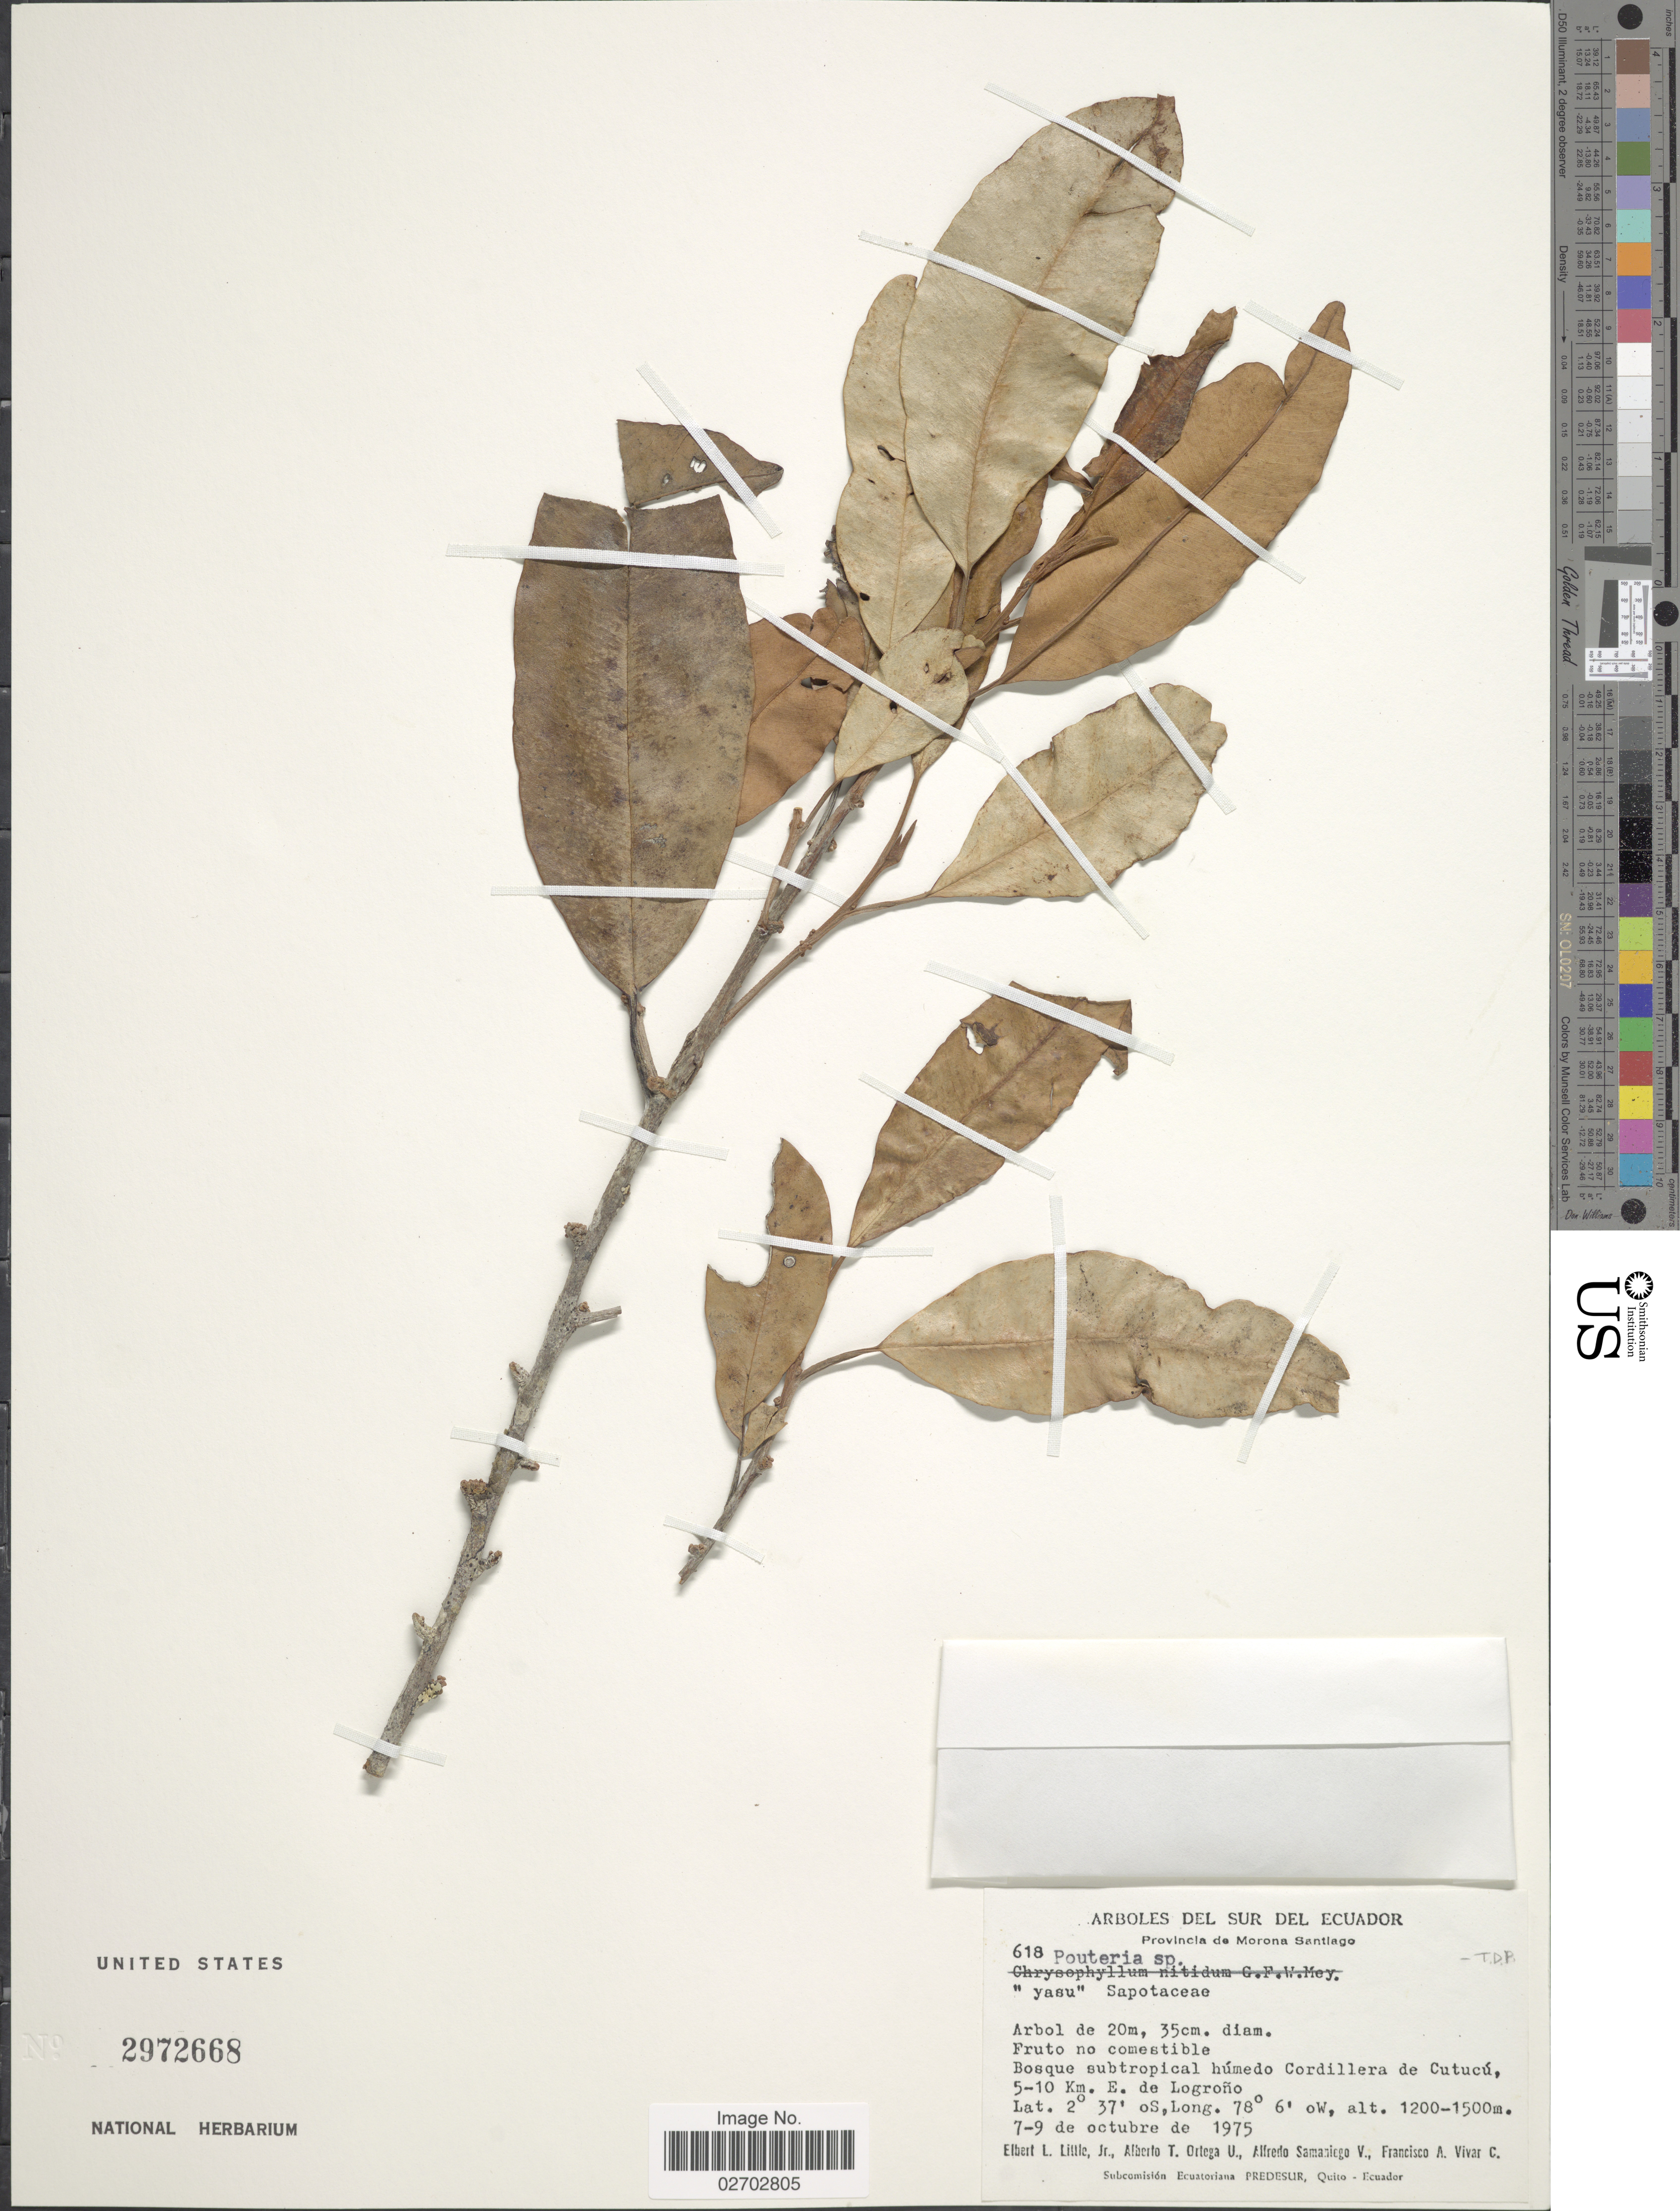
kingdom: Plantae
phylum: Tracheophyta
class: Magnoliopsida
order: Ericales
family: Sapotaceae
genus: Pouteria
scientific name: Pouteria sp.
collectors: E. L. Little, A. T. Ortega U., A. V. Samaniego & F. A. Vivar C.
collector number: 618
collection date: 1975-10-07/1975-10-09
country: Ecuador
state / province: Morona-Santiago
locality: Sur del Ecuador. Cordillera de Cutucu, 5-10 Km. E. de Logrono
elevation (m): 1200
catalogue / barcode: US 2972668